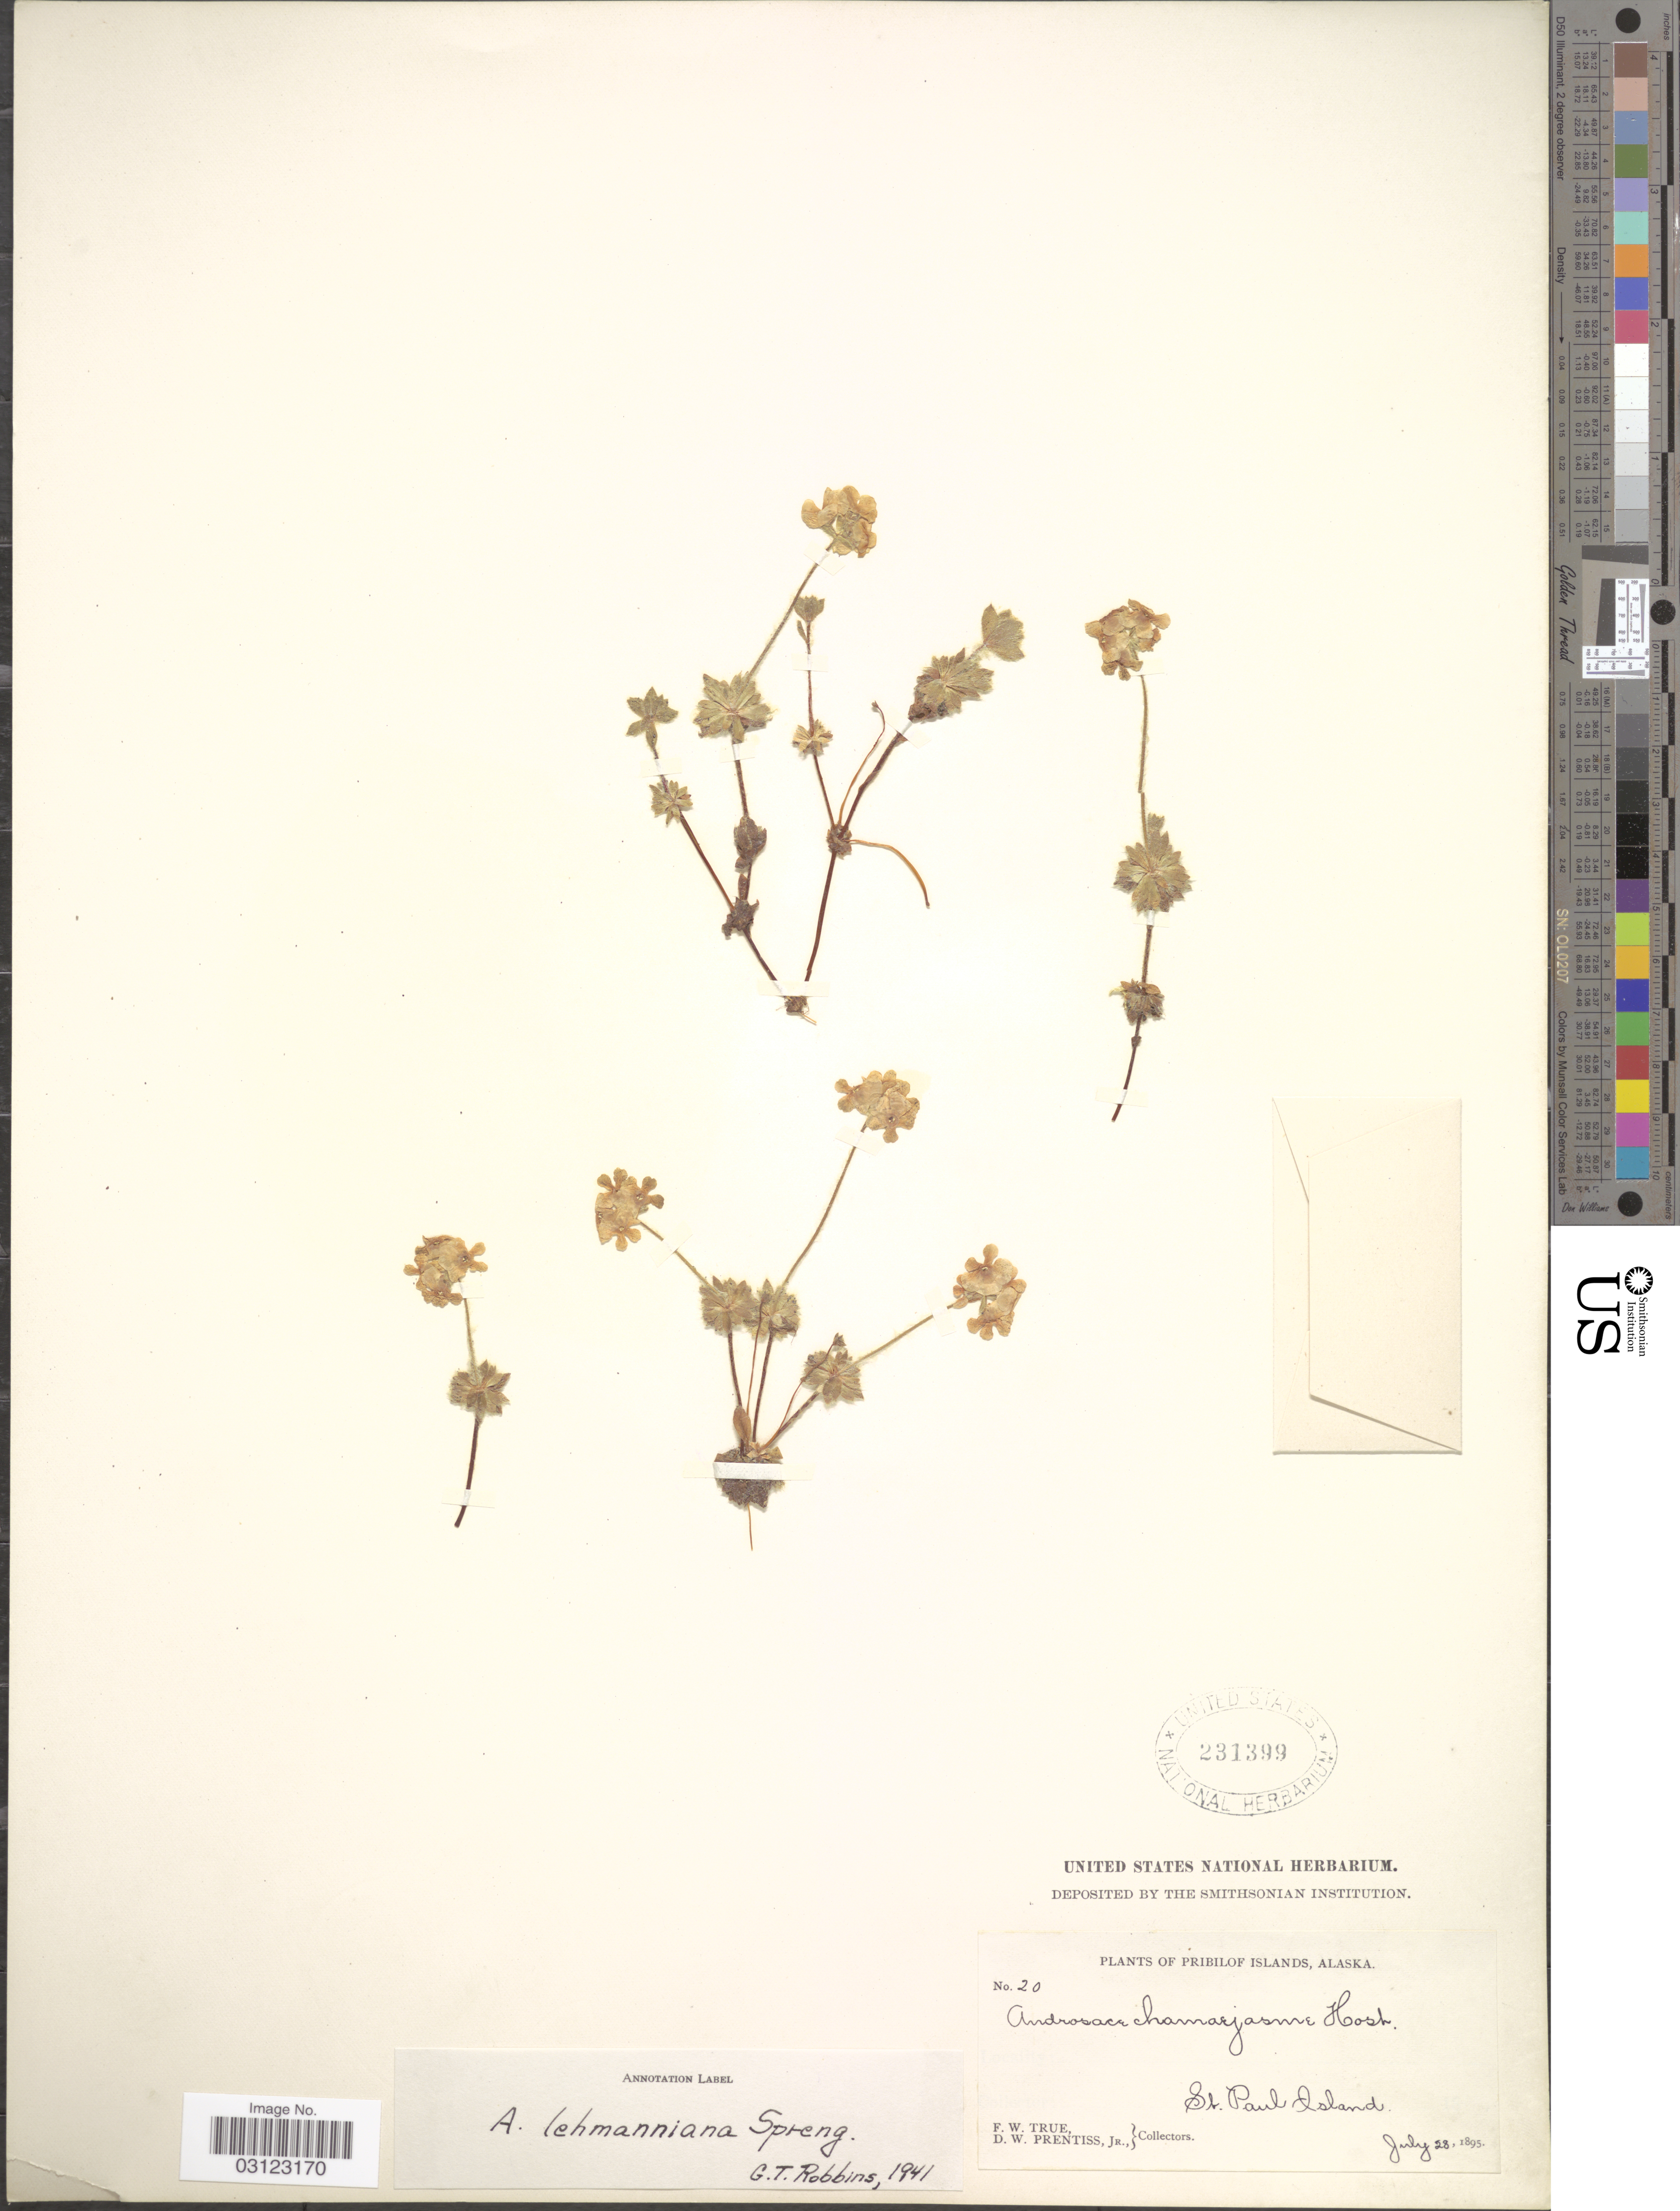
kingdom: Plantae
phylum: Tracheophyta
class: Magnoliopsida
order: Ericales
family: Primulaceae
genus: Androsace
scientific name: Androsace lehmanniana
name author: Spreng.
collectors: F. True & D. Prentiss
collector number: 20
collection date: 1895-07-28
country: United States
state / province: Alaska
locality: Pribilof Islands. St. Paul Island.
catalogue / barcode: US 231399